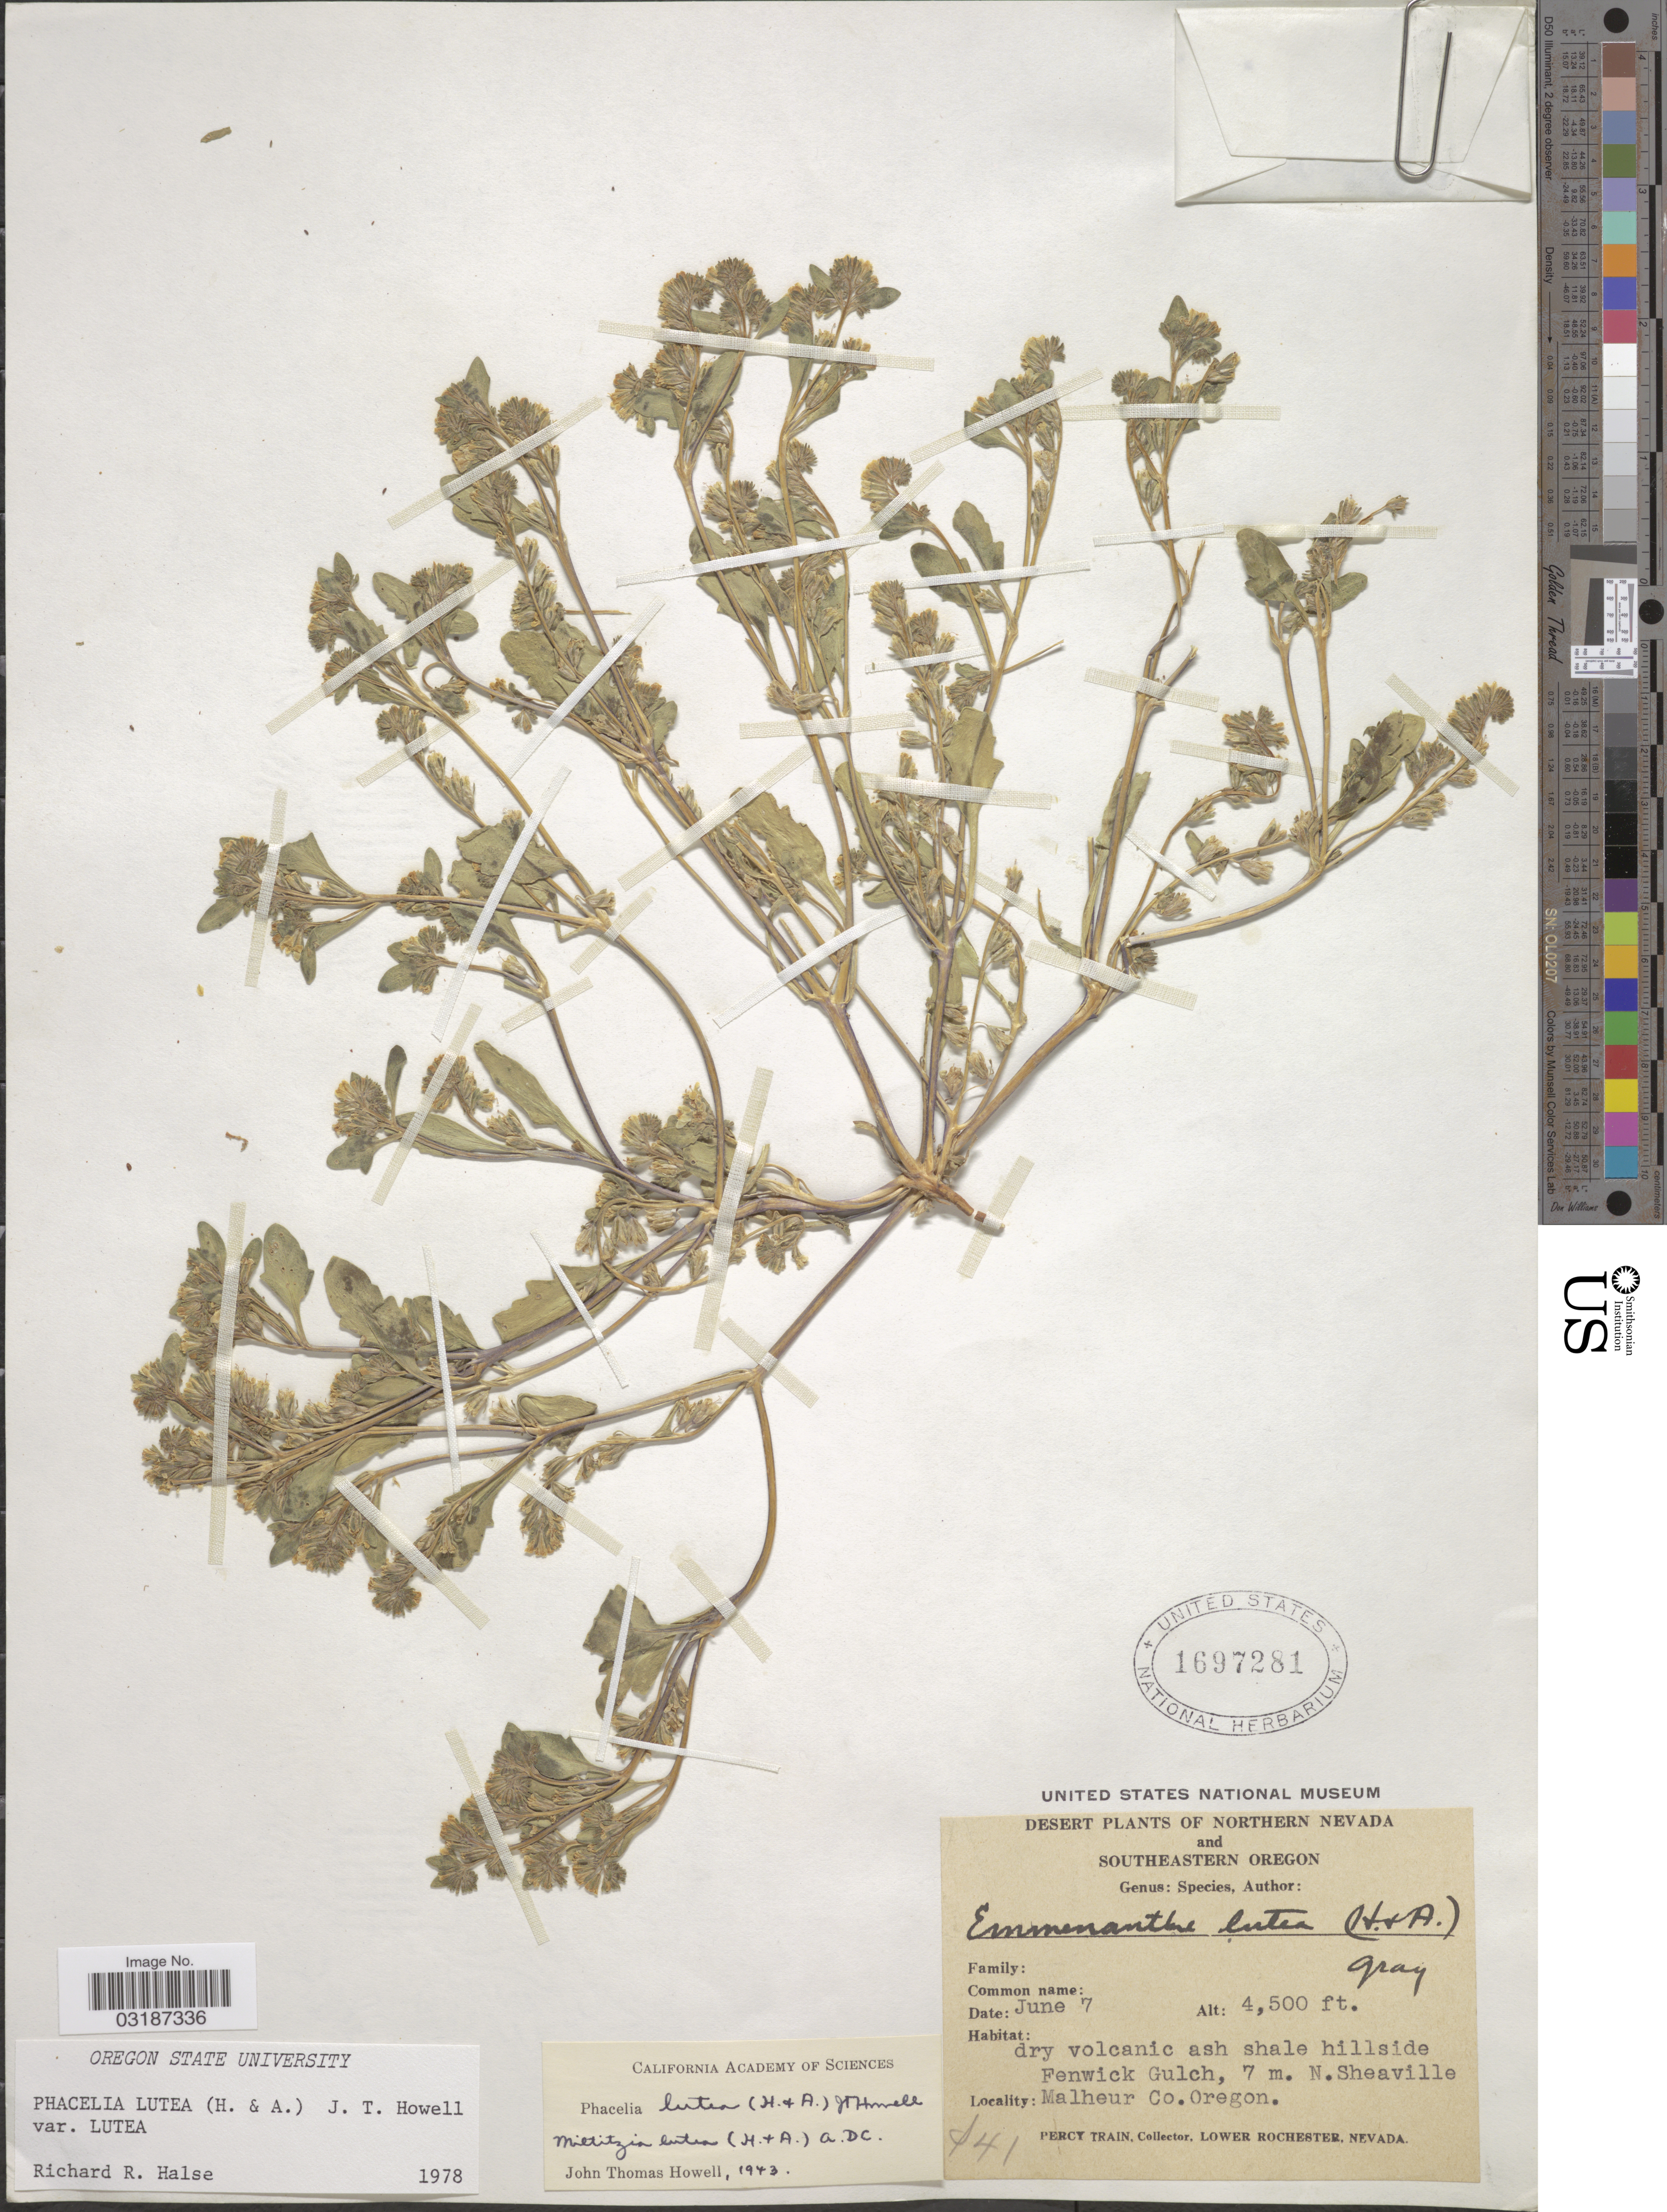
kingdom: Plantae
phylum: Tracheophyta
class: Magnoliopsida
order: Boraginales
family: Hydrophyllaceae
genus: Phacelia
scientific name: Phacelia lutea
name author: (Hook. & Arn.) J.T. Howell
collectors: P. Train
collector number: S41*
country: United States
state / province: Oregon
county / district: Malheur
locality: Southeastern Oregon. Dry volcanic ash shale hillside Fenwick Gulch, 7 m. N. Sheaville. Malheur Co.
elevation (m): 1372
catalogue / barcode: US 1697281